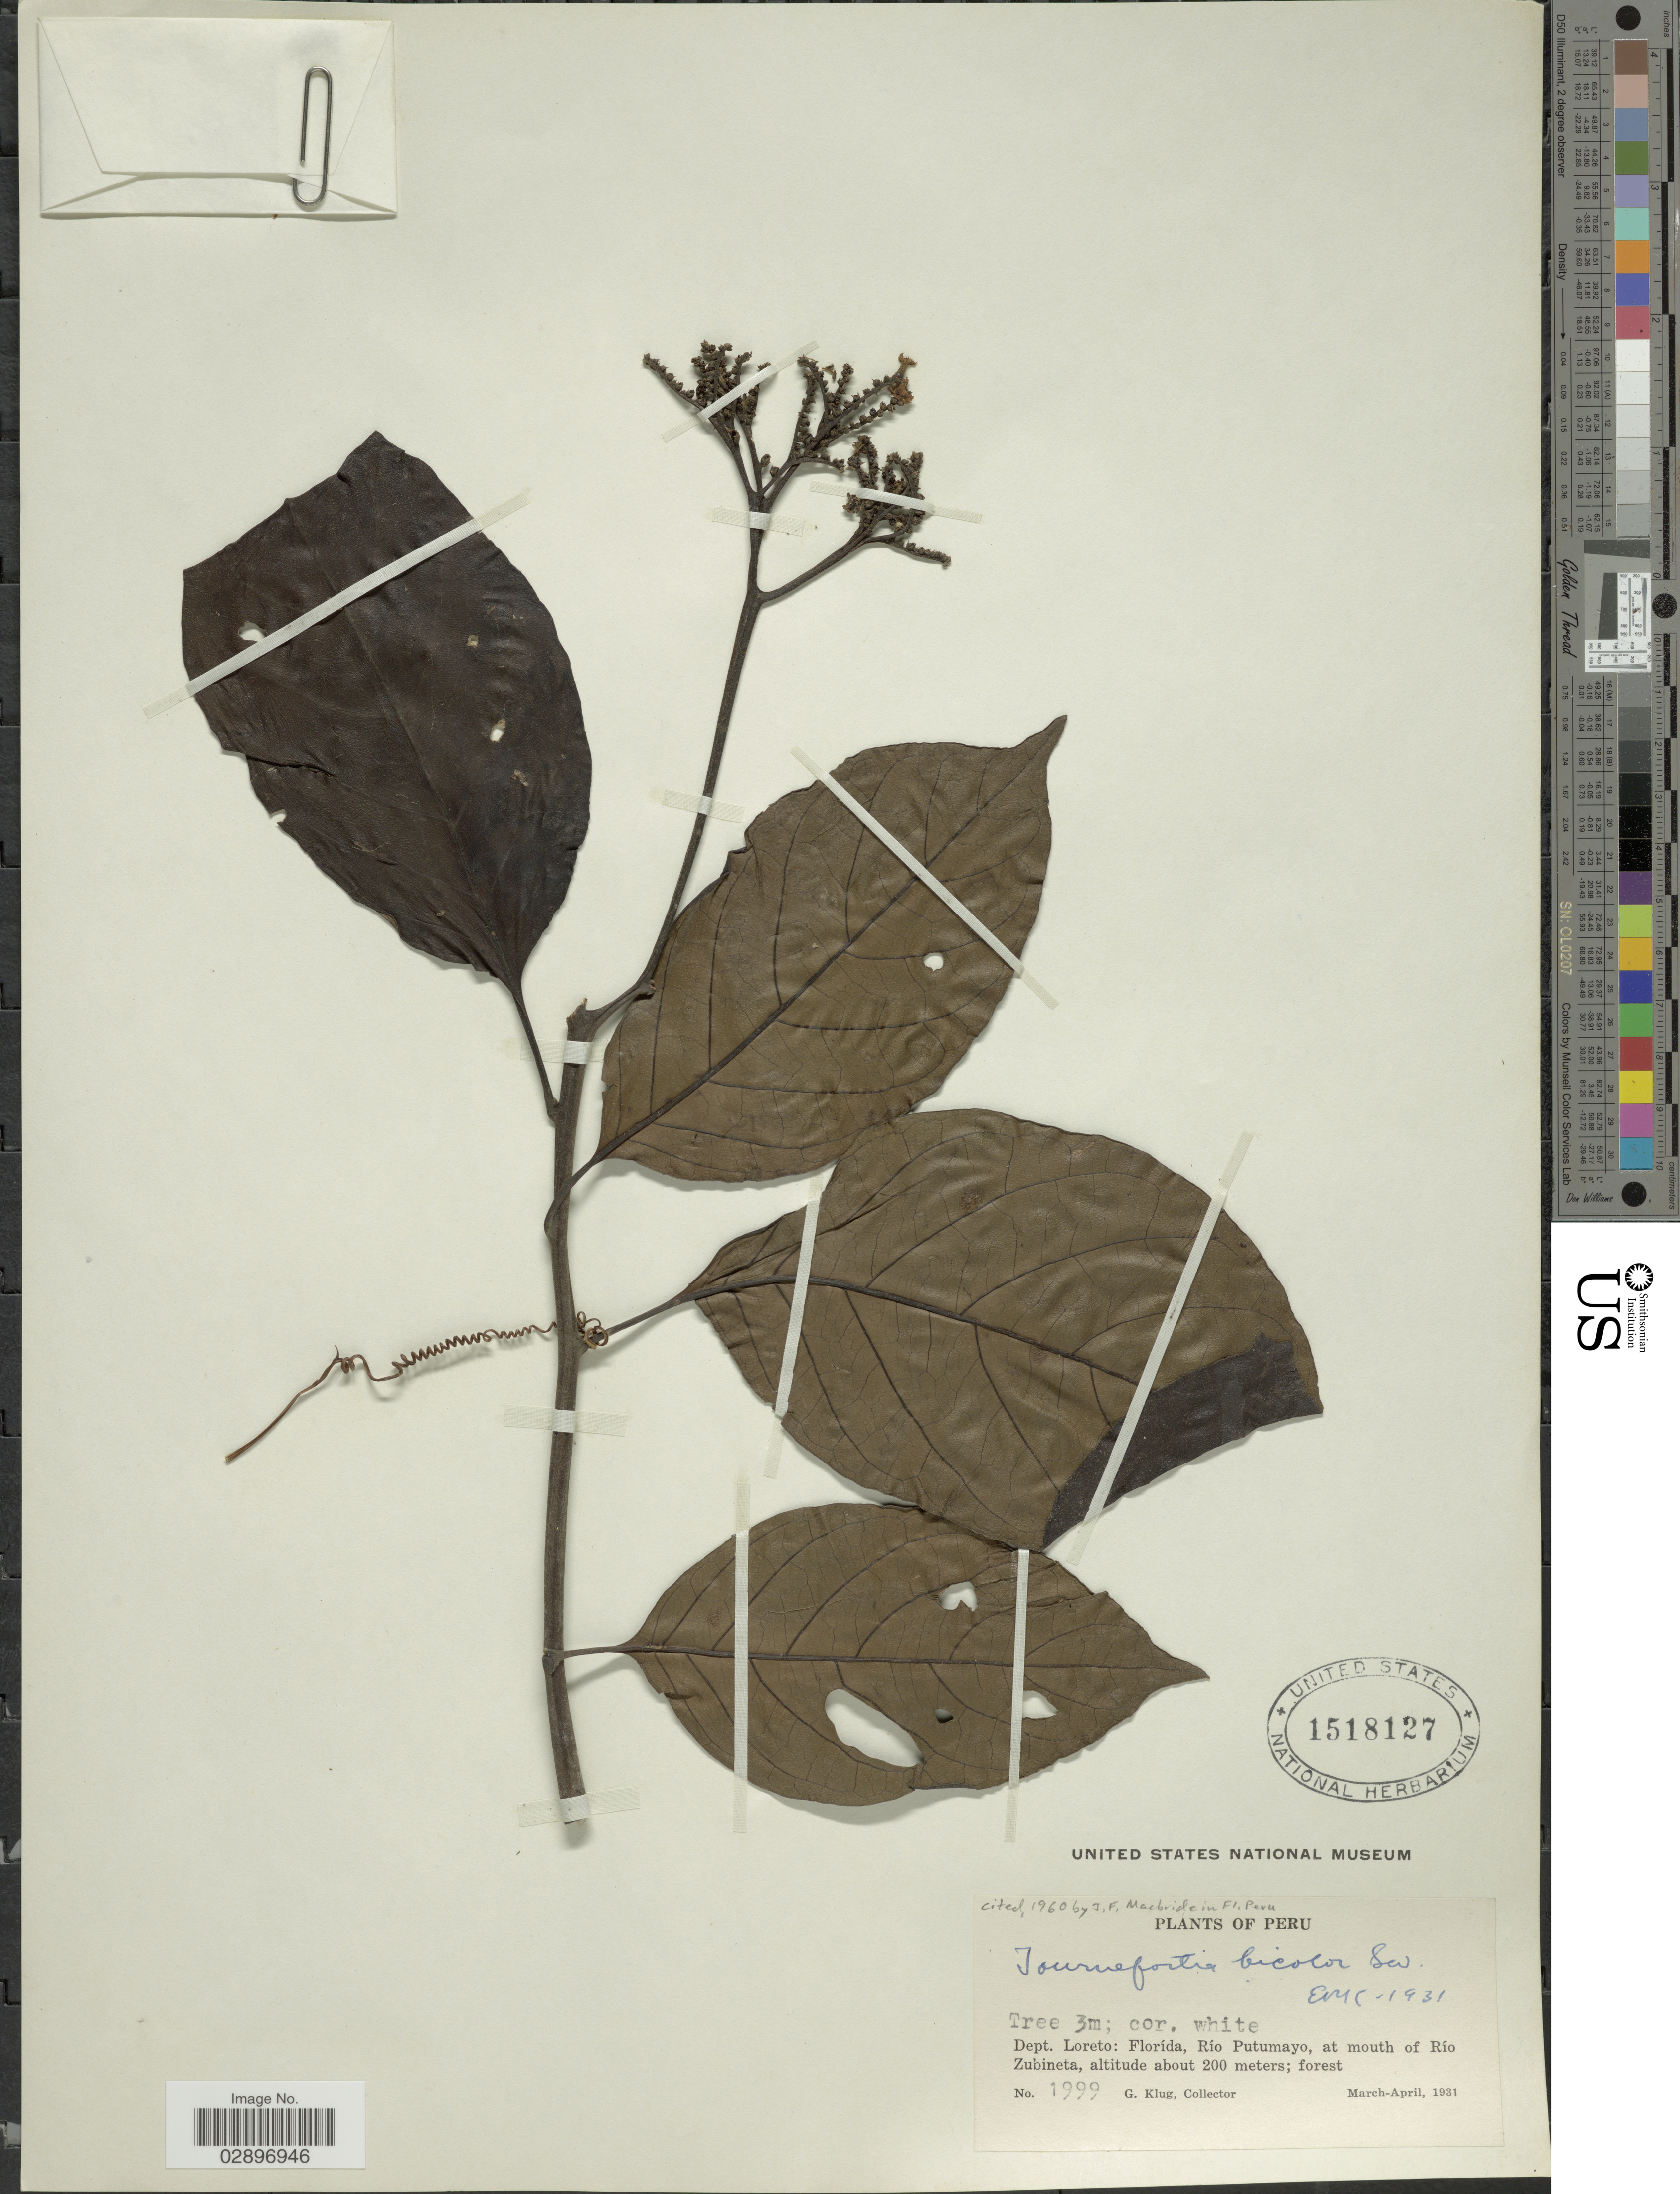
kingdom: Plantae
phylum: Tracheophyta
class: Magnoliopsida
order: Boraginales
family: Heliotropiaceae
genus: Tournefortia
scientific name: Tournefortia bicolor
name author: Sw.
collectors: G. Klug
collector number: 1999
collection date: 1931-03/1931-04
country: Peru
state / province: Loreto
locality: Florída, Río Putumayo, at mouth of Río Zubineta.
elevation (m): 200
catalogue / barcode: US 1518127